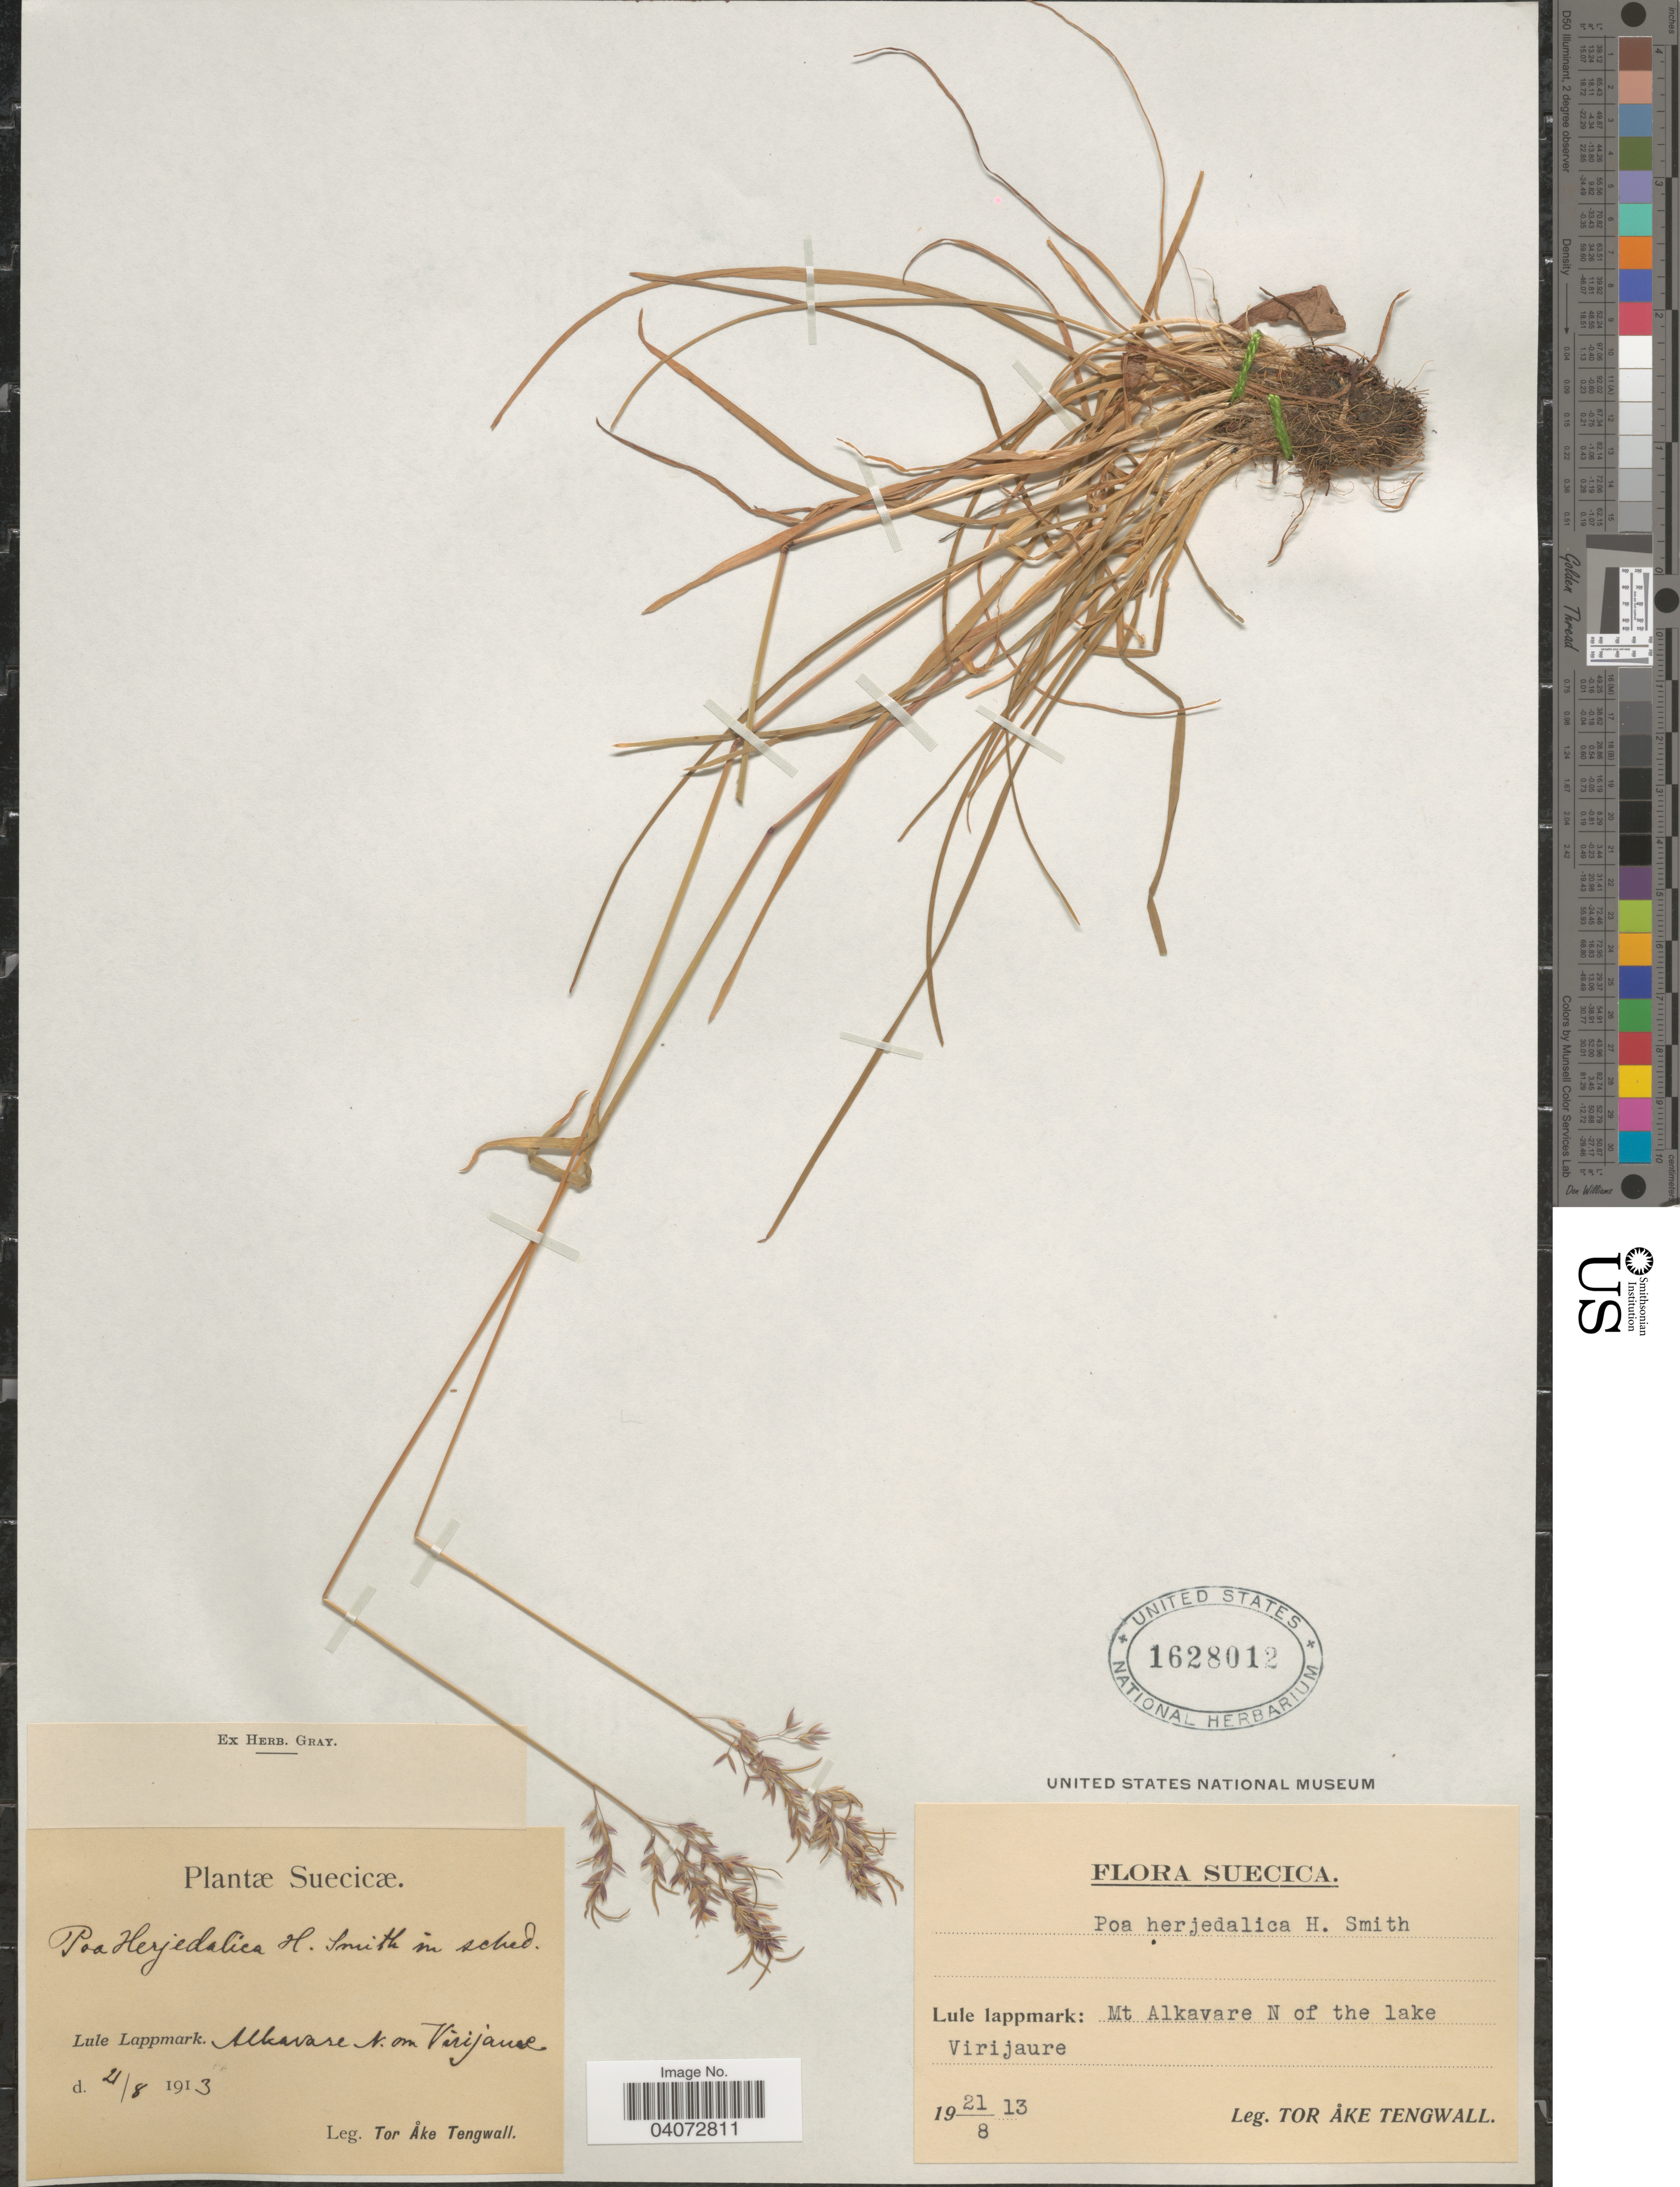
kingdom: Plantae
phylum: Tracheophyta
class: Liliopsida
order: Poales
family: Poaceae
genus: Poa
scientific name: Poa x herjedalica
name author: Harry Sm.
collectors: T. Tengwall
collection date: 1913-08-21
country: Sweden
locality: Suecica. Lule lappmark: Mt Alkavare N of the lake Virijaure.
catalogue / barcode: US 1628012